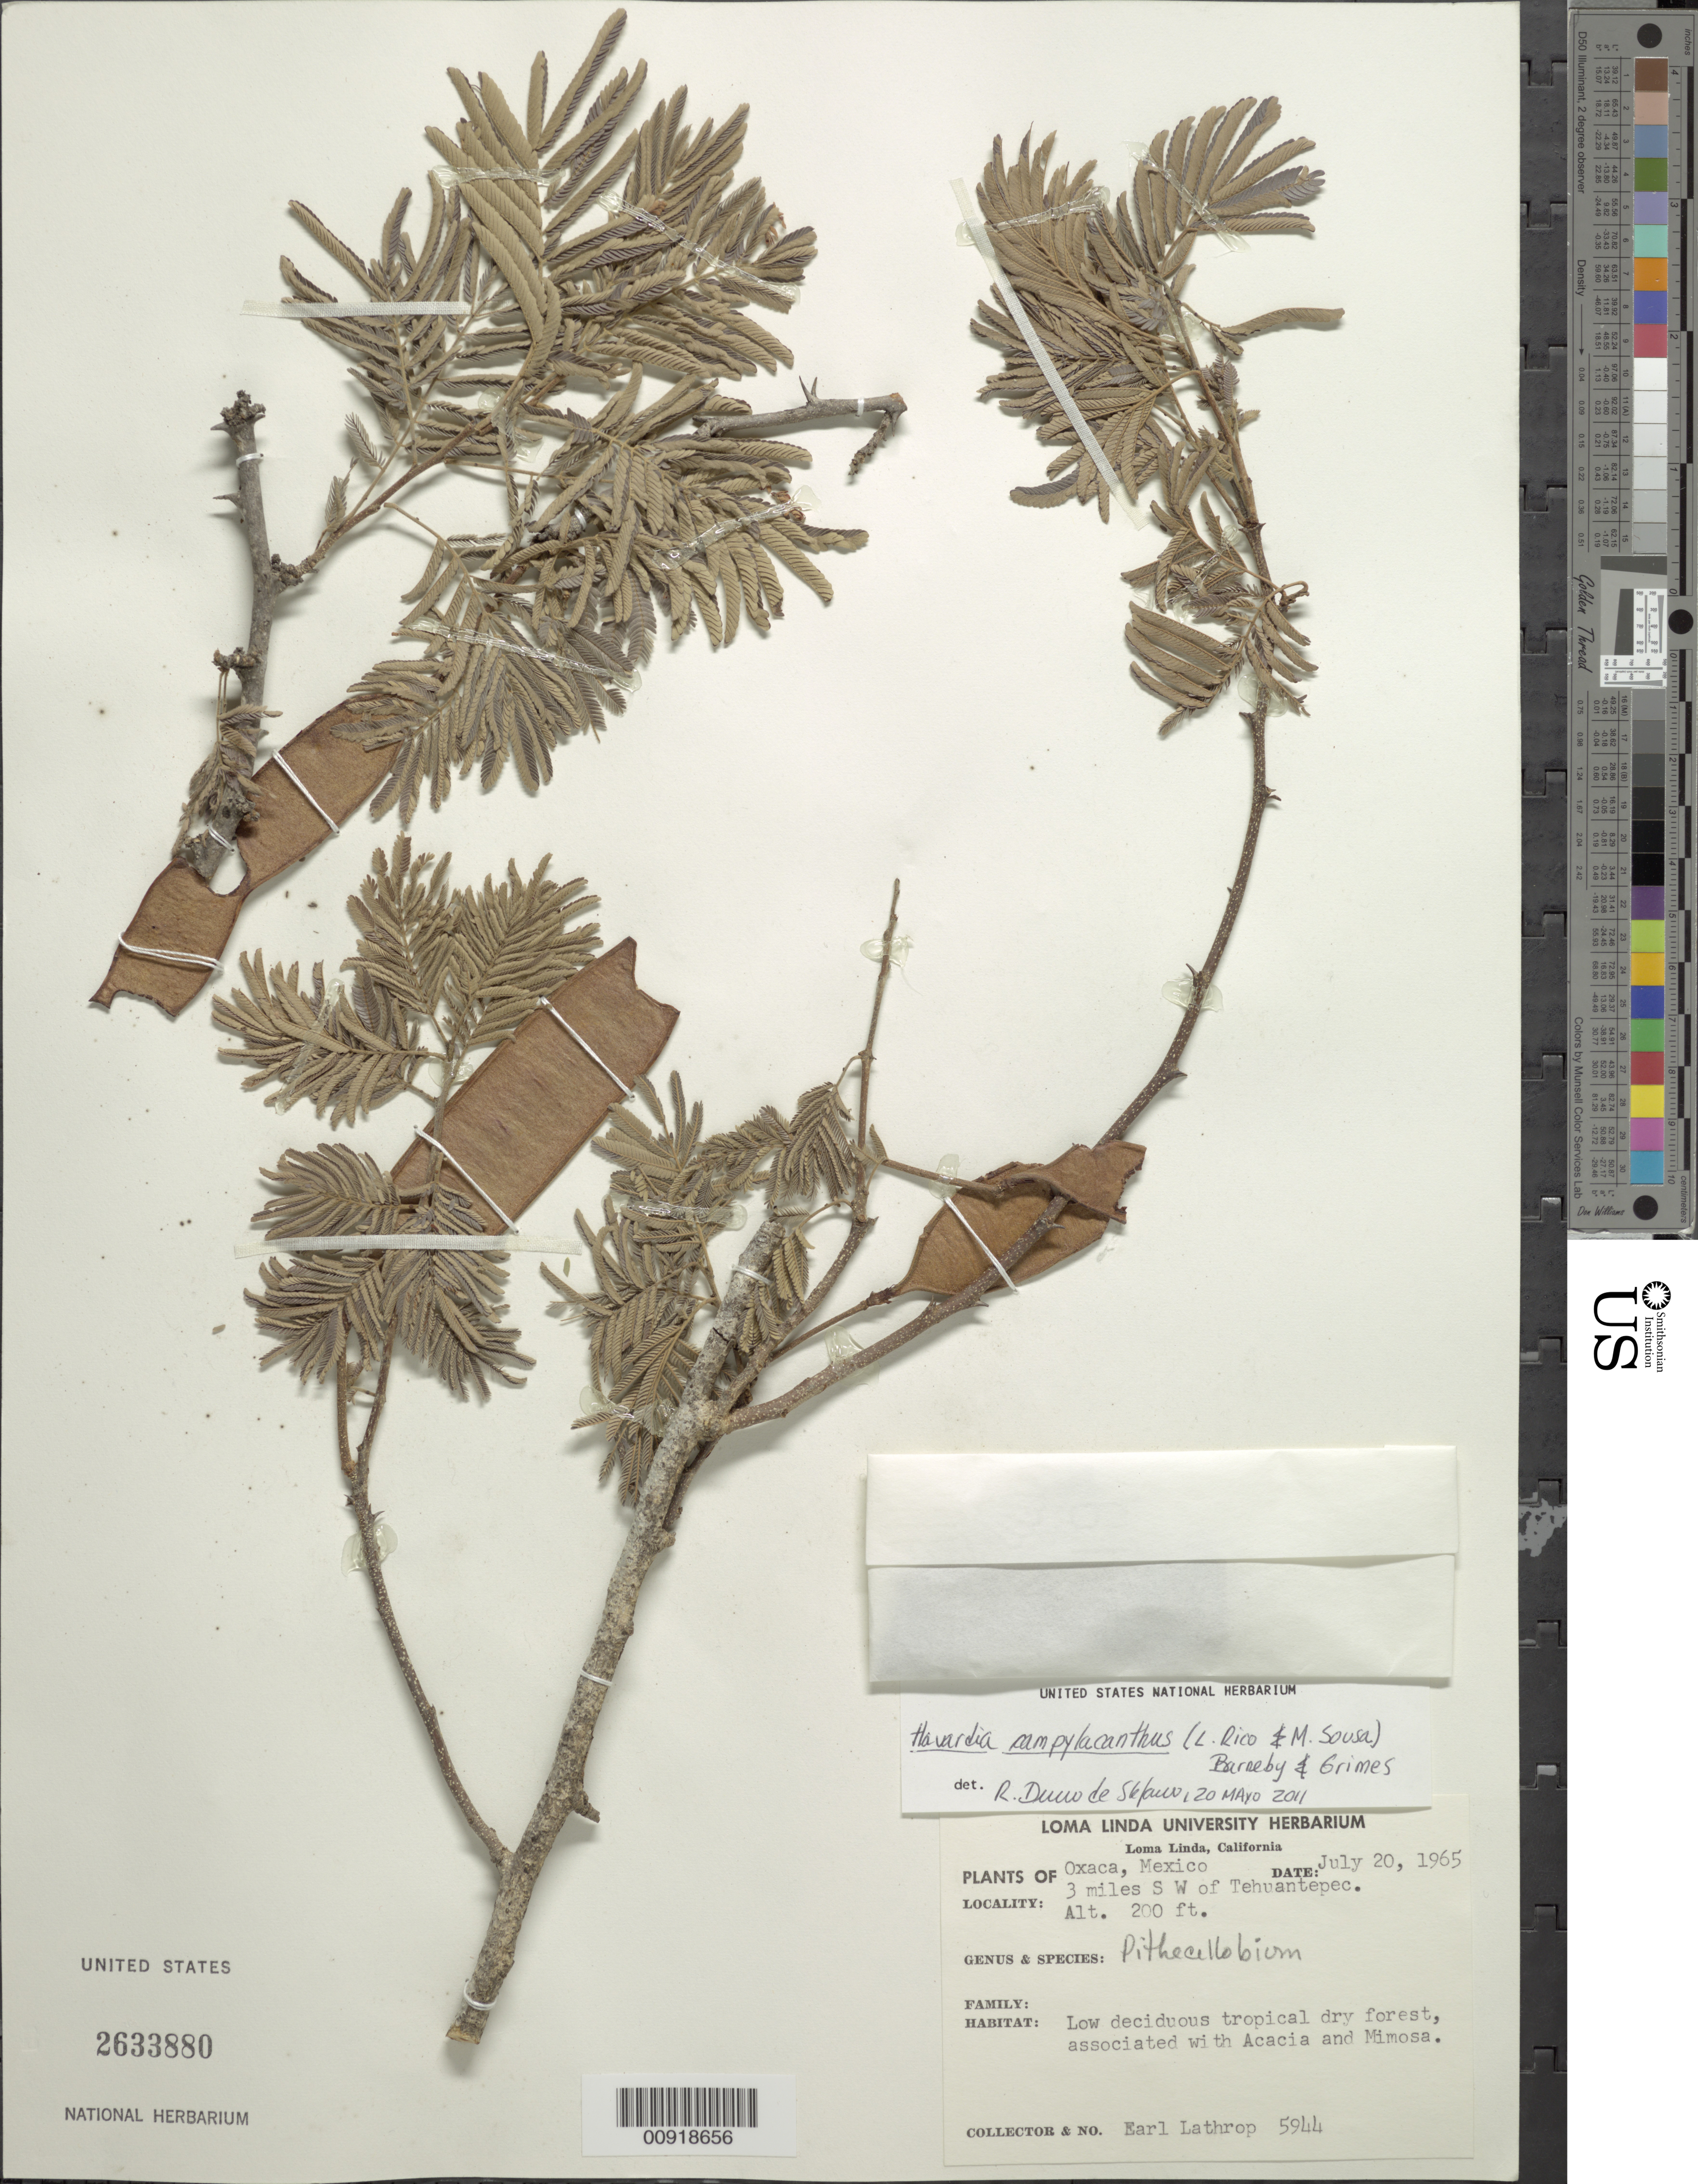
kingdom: Plantae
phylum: Tracheophyta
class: Magnoliopsida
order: Fabales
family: Fabaceae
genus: Gretheria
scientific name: Gretheria campylacantha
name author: (L. Rico & M. Sousa) Duno & Torke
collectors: E. W. Lathrop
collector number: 5944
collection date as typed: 20 Jul 1965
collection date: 1965-07-20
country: Mexico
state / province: Oaxaca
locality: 3 miles SW of Tehuantepec.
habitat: Low deciduous tropical dry forest, associated with Acacia and Mimosa.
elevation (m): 61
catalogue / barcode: US 2633880